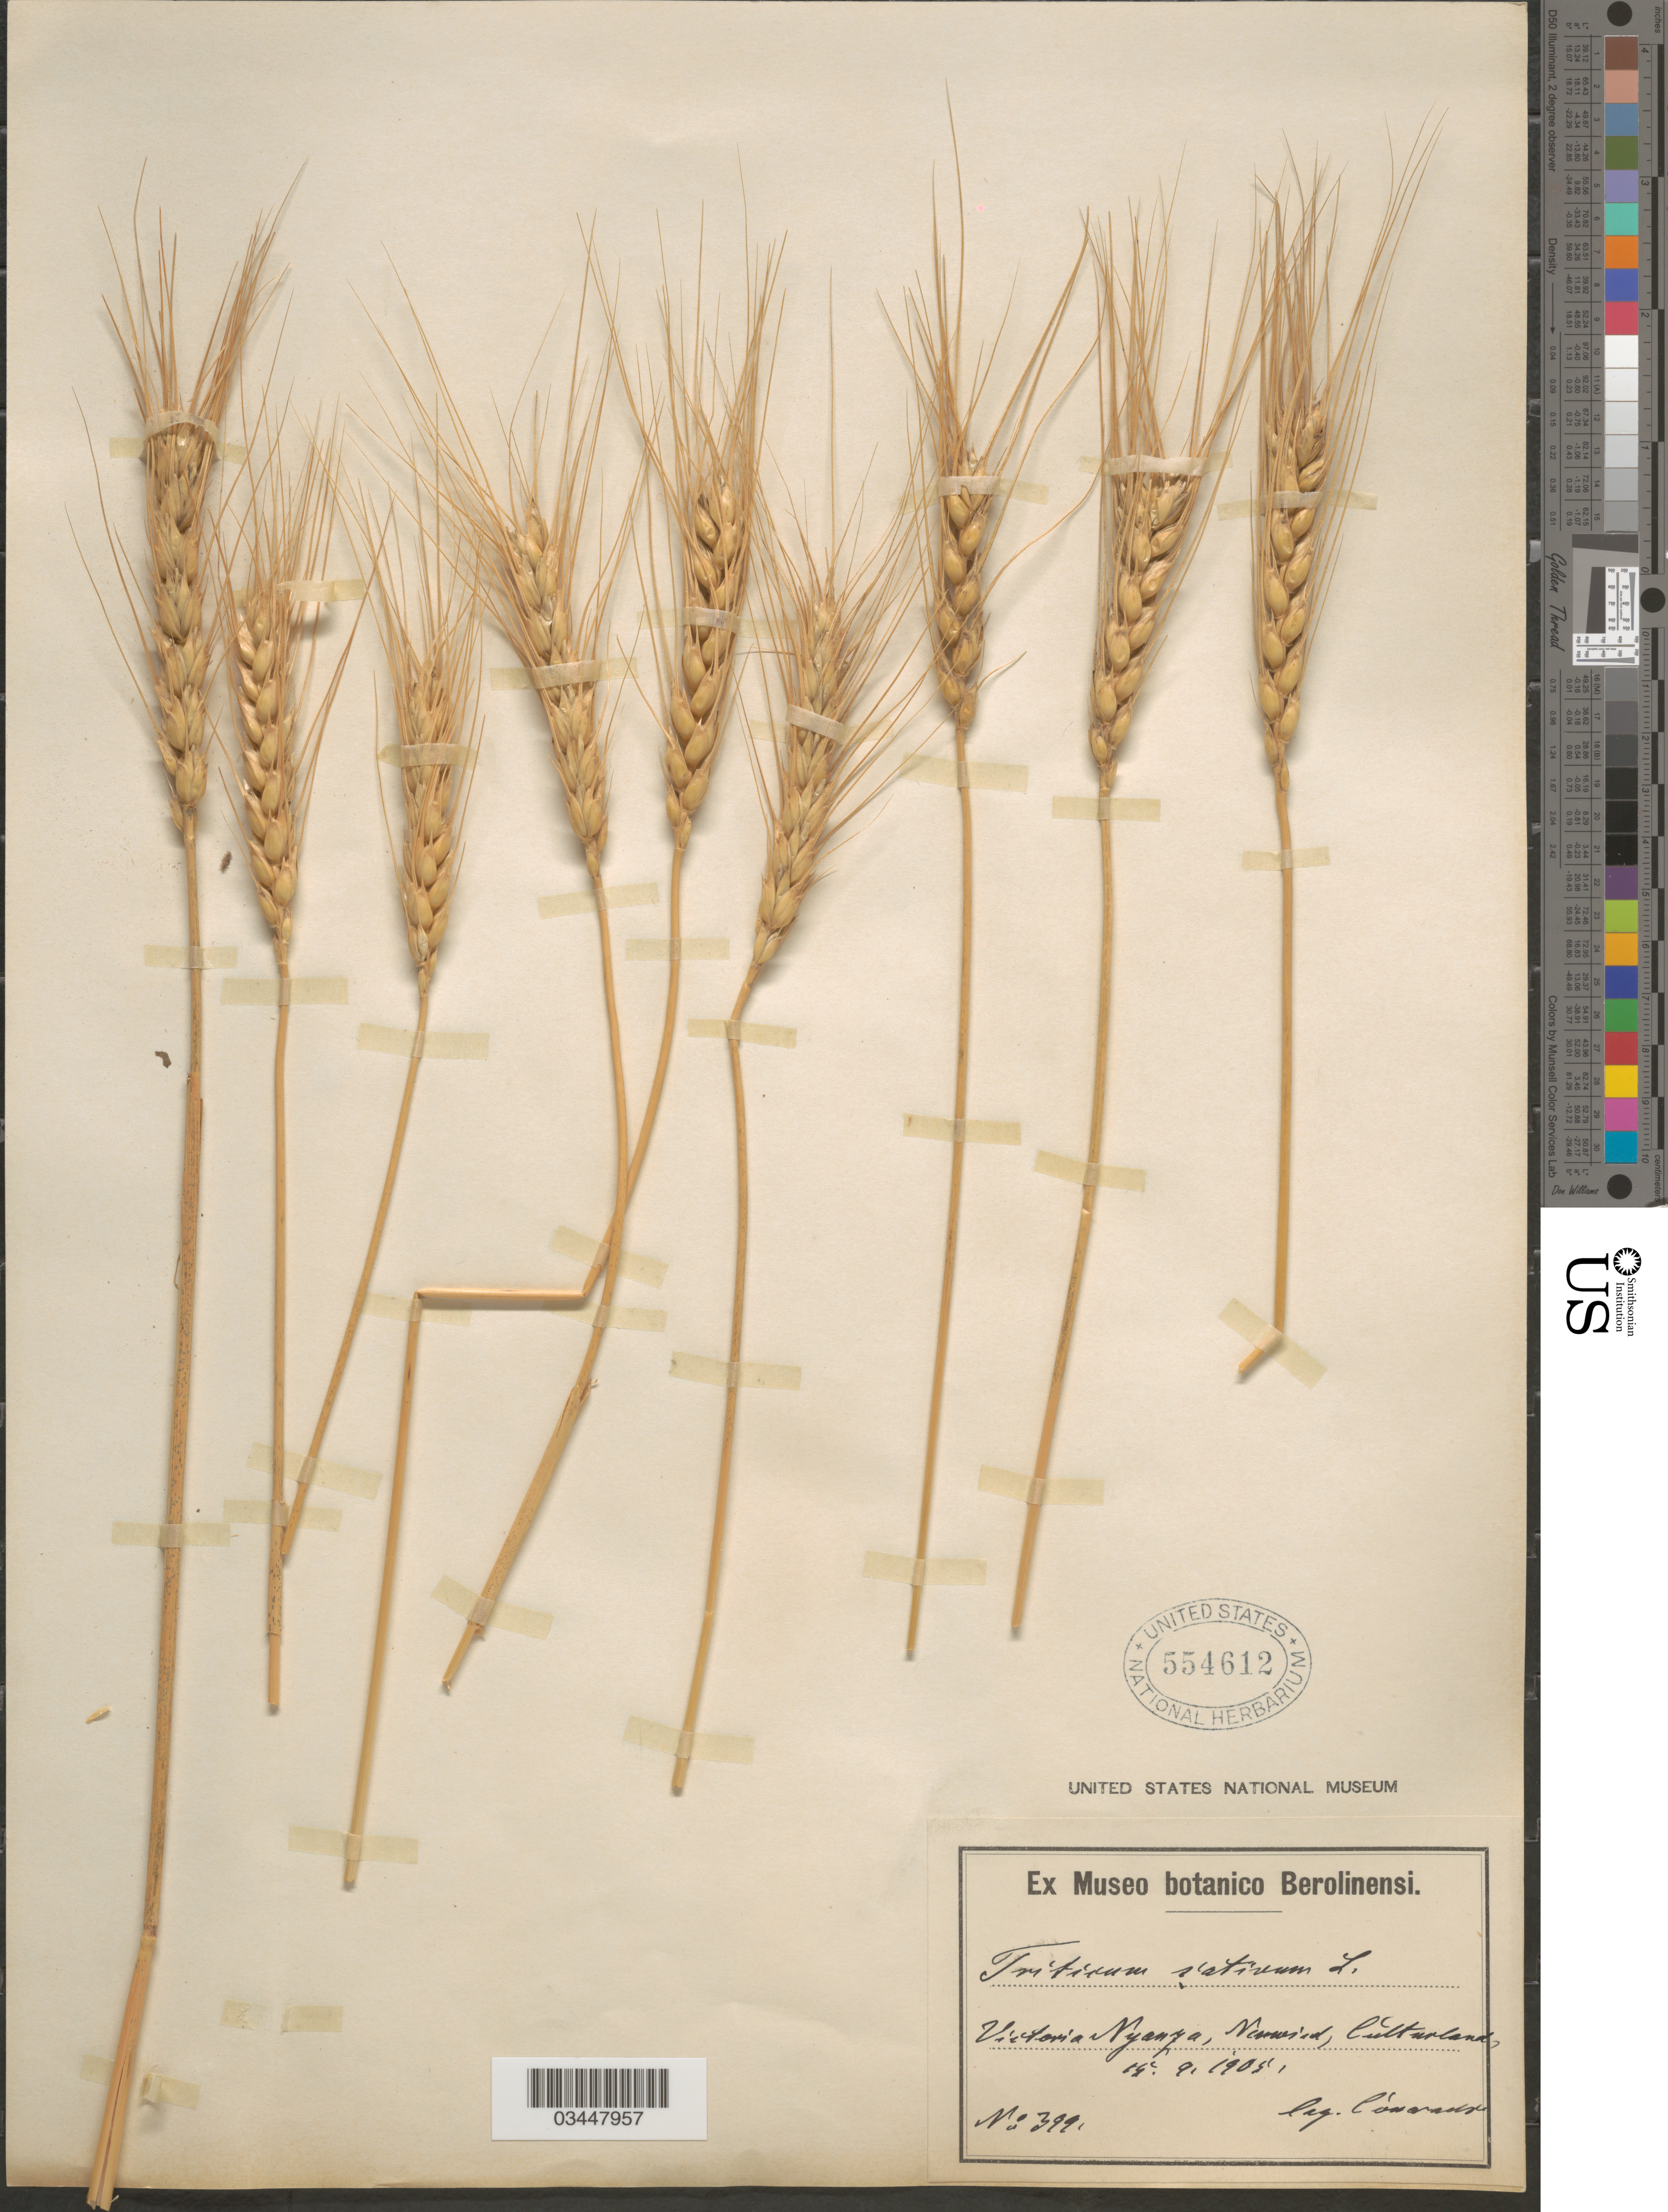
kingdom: Plantae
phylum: Tracheophyta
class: Liliopsida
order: Poales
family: Poaceae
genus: Triticum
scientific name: Triticum aestivum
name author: L.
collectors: Conradt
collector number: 399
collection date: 1905-09-15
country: Kenya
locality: Victoria Nyanza, Neuwied.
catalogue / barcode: US 554612